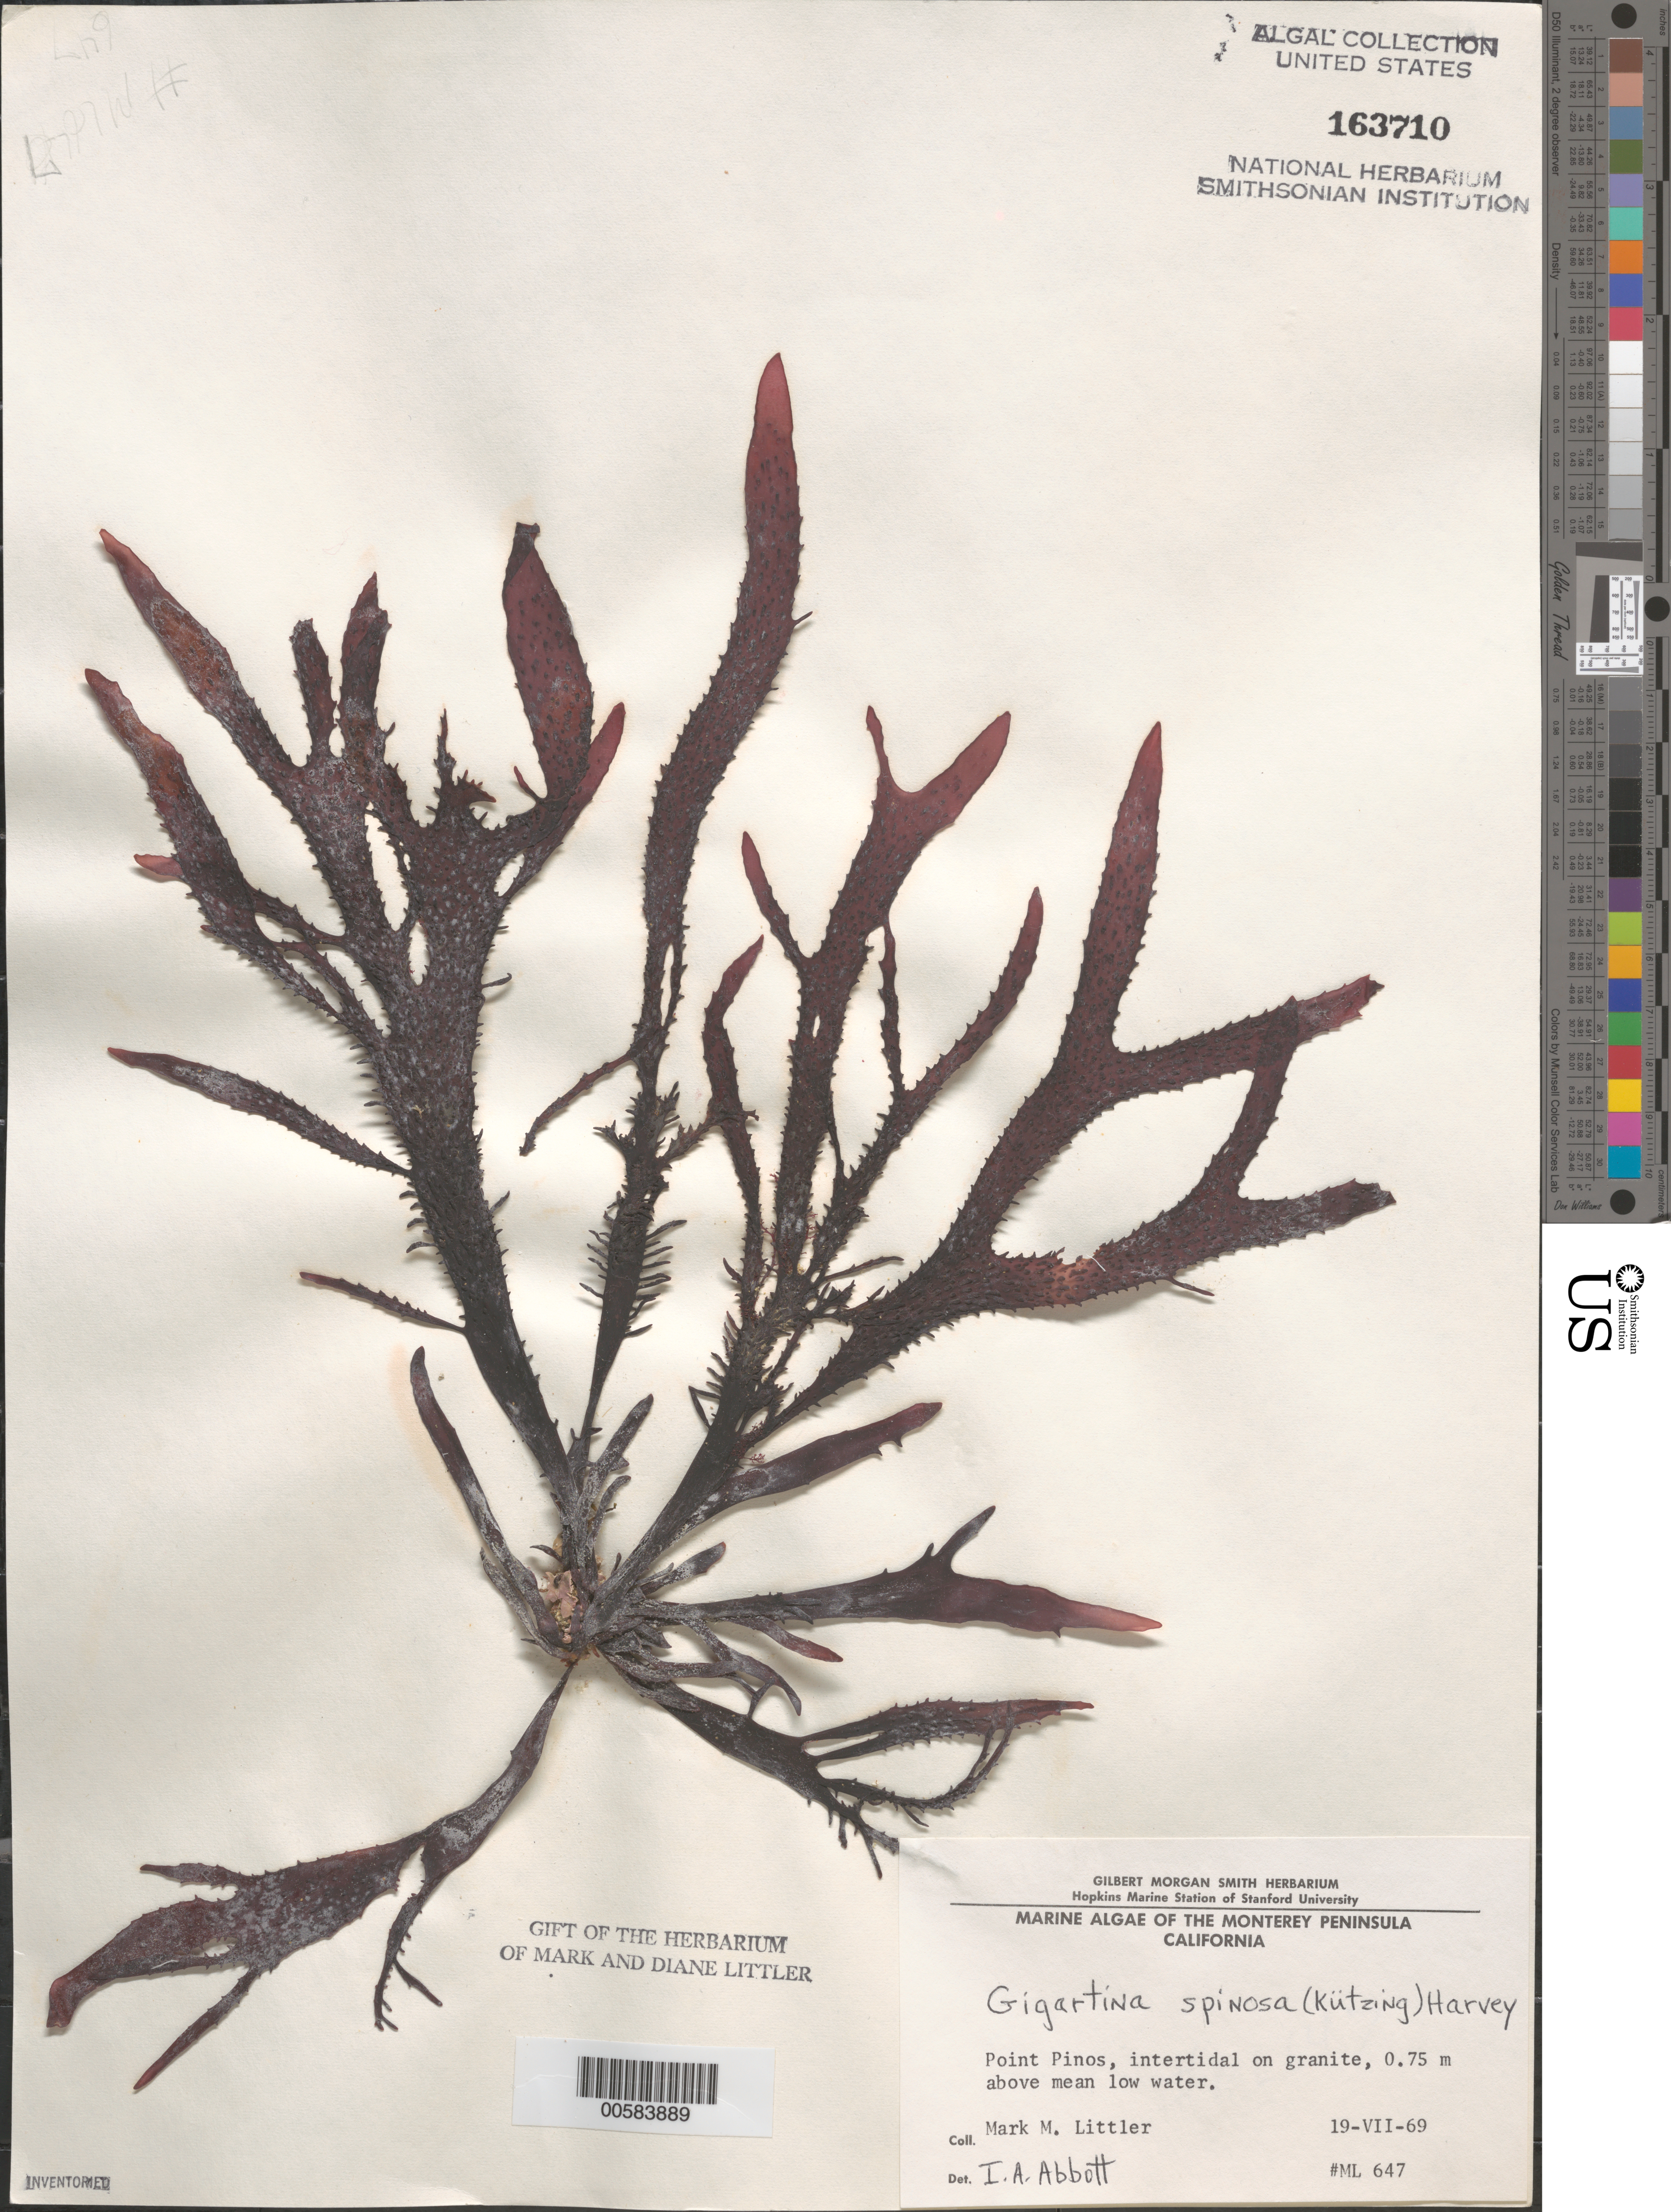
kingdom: Plantae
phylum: Rhodophyta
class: Florideophyceae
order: Gigartinales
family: Gigartinaceae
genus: Chondracanthus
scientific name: Chondracanthus spinosus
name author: (Kütz.) Guiry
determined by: Algae name updating Project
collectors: M. M. Littler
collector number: ML 647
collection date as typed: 19 Jul 1969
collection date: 1969-07-19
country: United States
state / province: California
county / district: Monterey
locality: Point Pinos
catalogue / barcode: US 163710